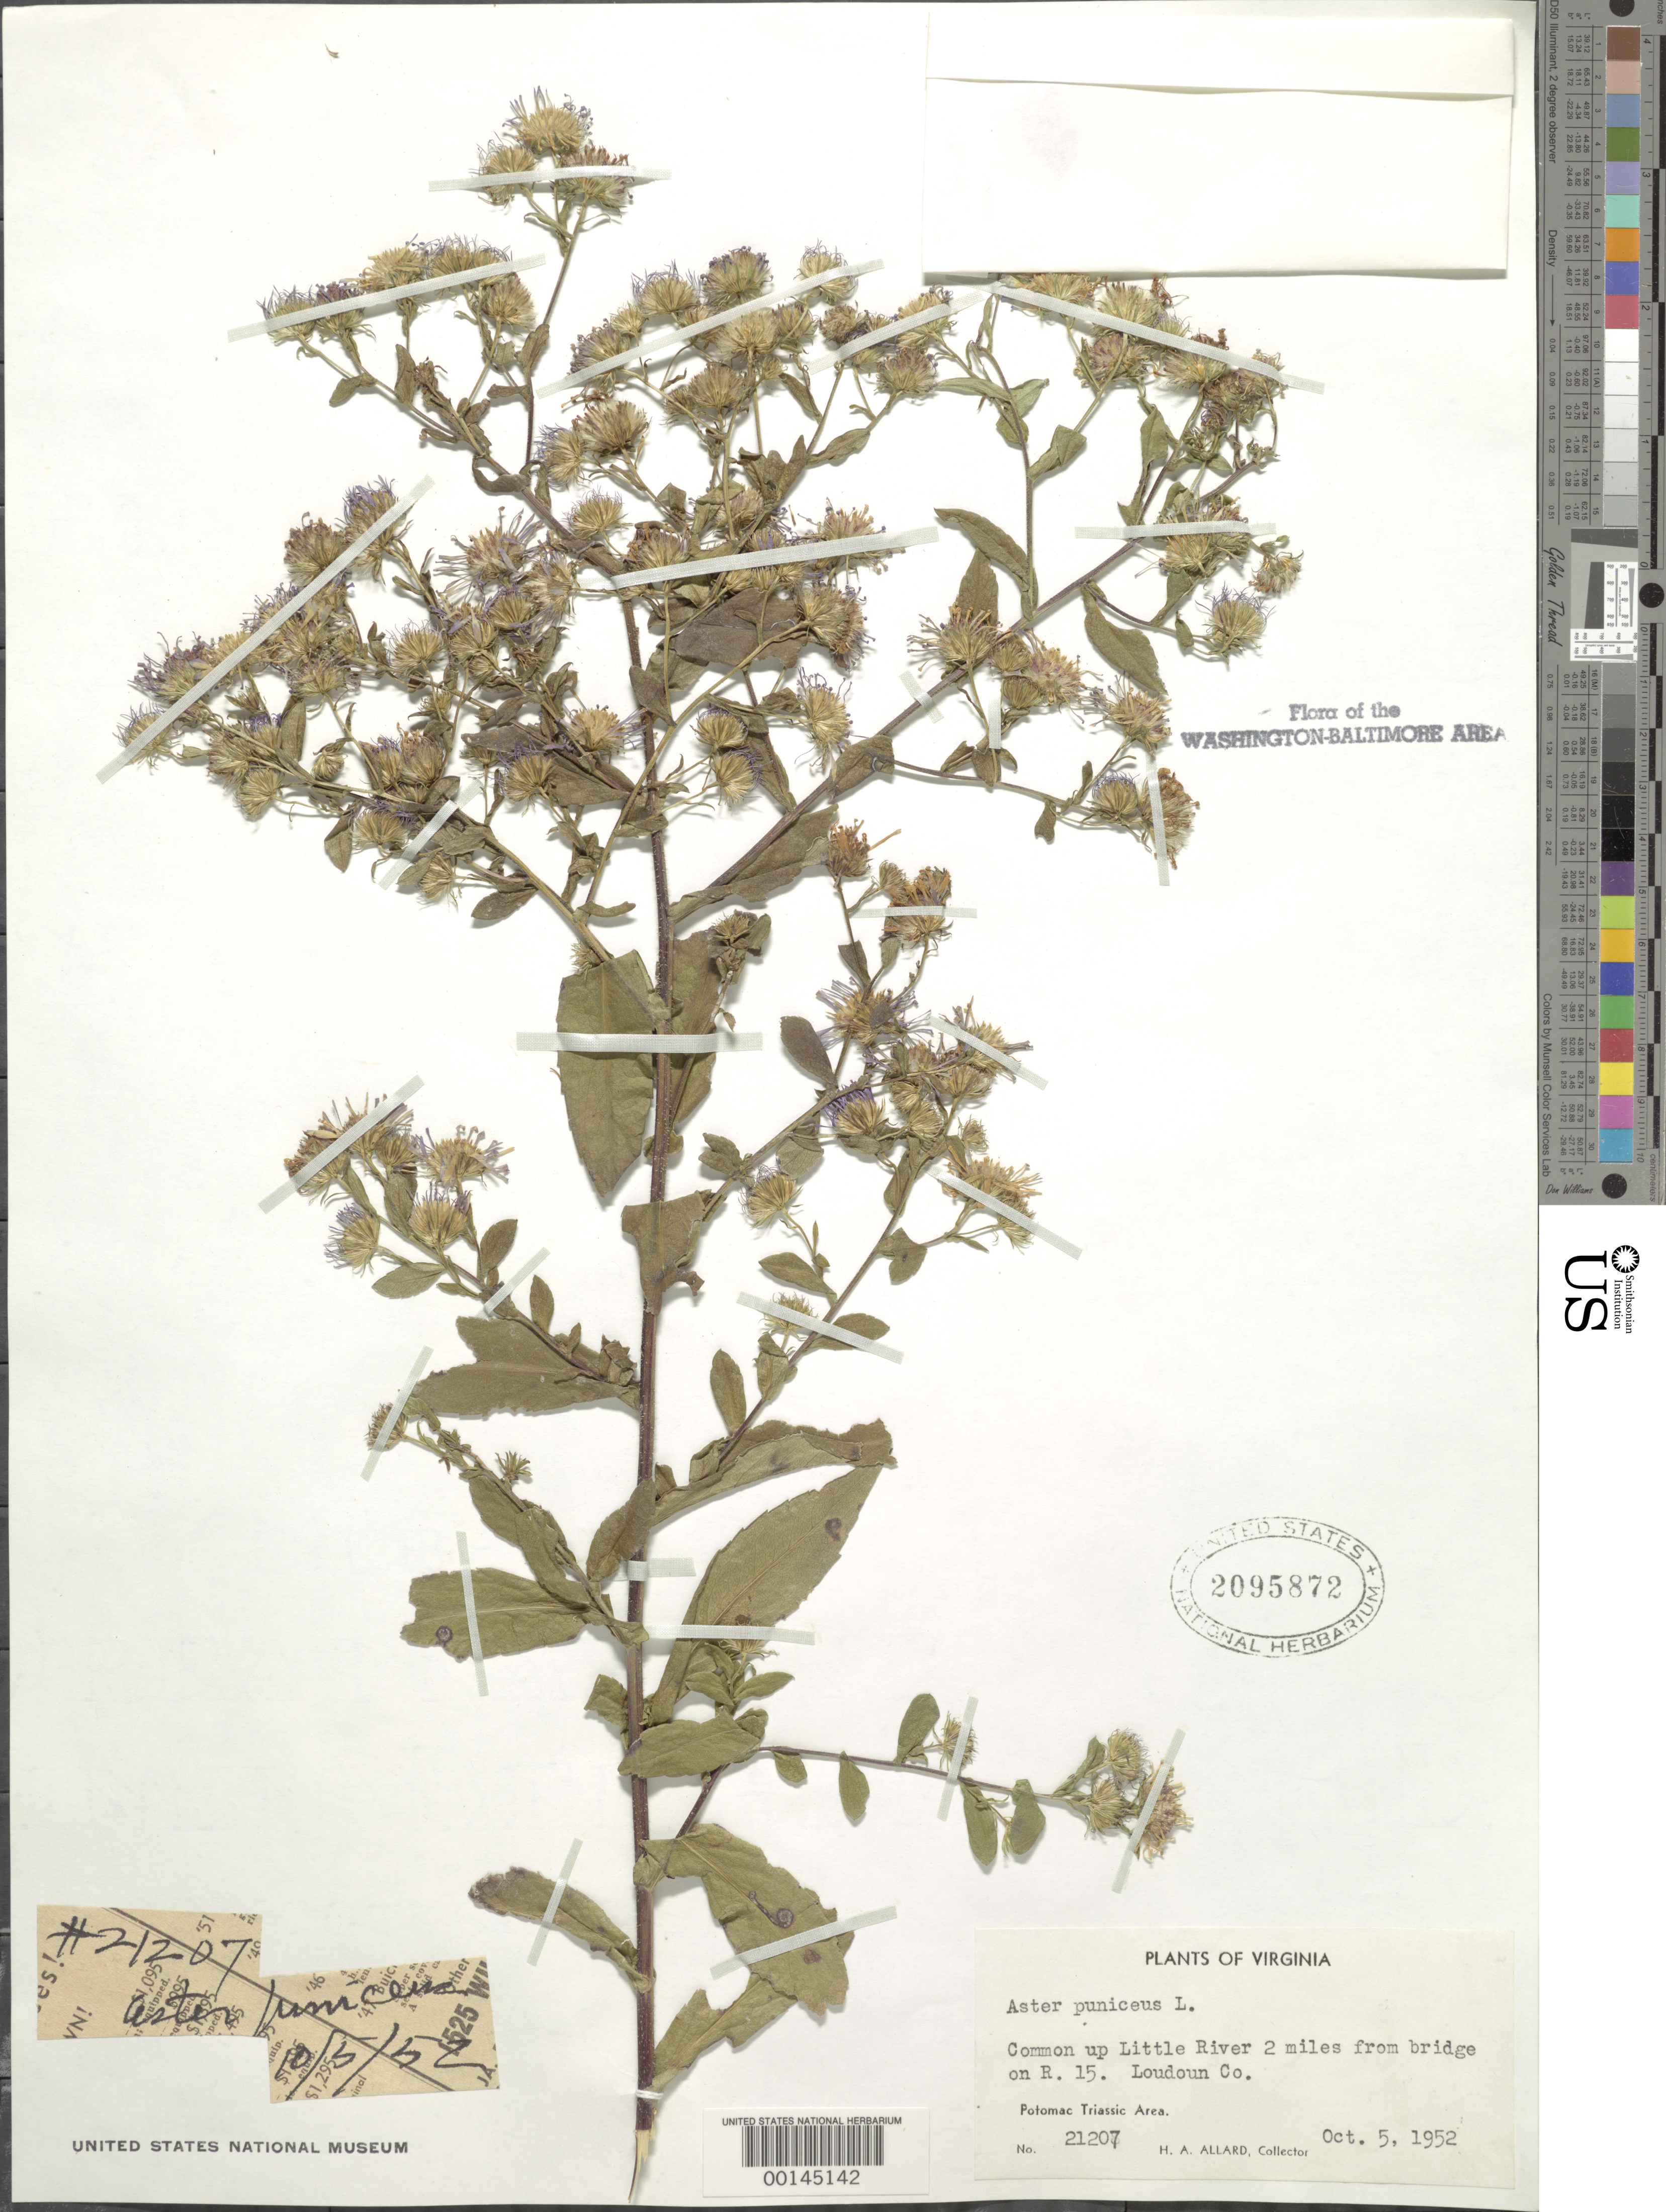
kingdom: Plantae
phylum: Tracheophyta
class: Magnoliopsida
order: Asterales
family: Asteraceae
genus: Symphyotrichum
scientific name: Symphyotrichum puniceum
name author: (L.) Á. Löve & D. Löve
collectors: H. A. Allard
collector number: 21207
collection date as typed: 05 Oct 1952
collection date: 1952-10-05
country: United States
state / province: Virginia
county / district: Loudoun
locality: Upstream from Rt. 15 Bridge on Little River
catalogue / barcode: US 2095872